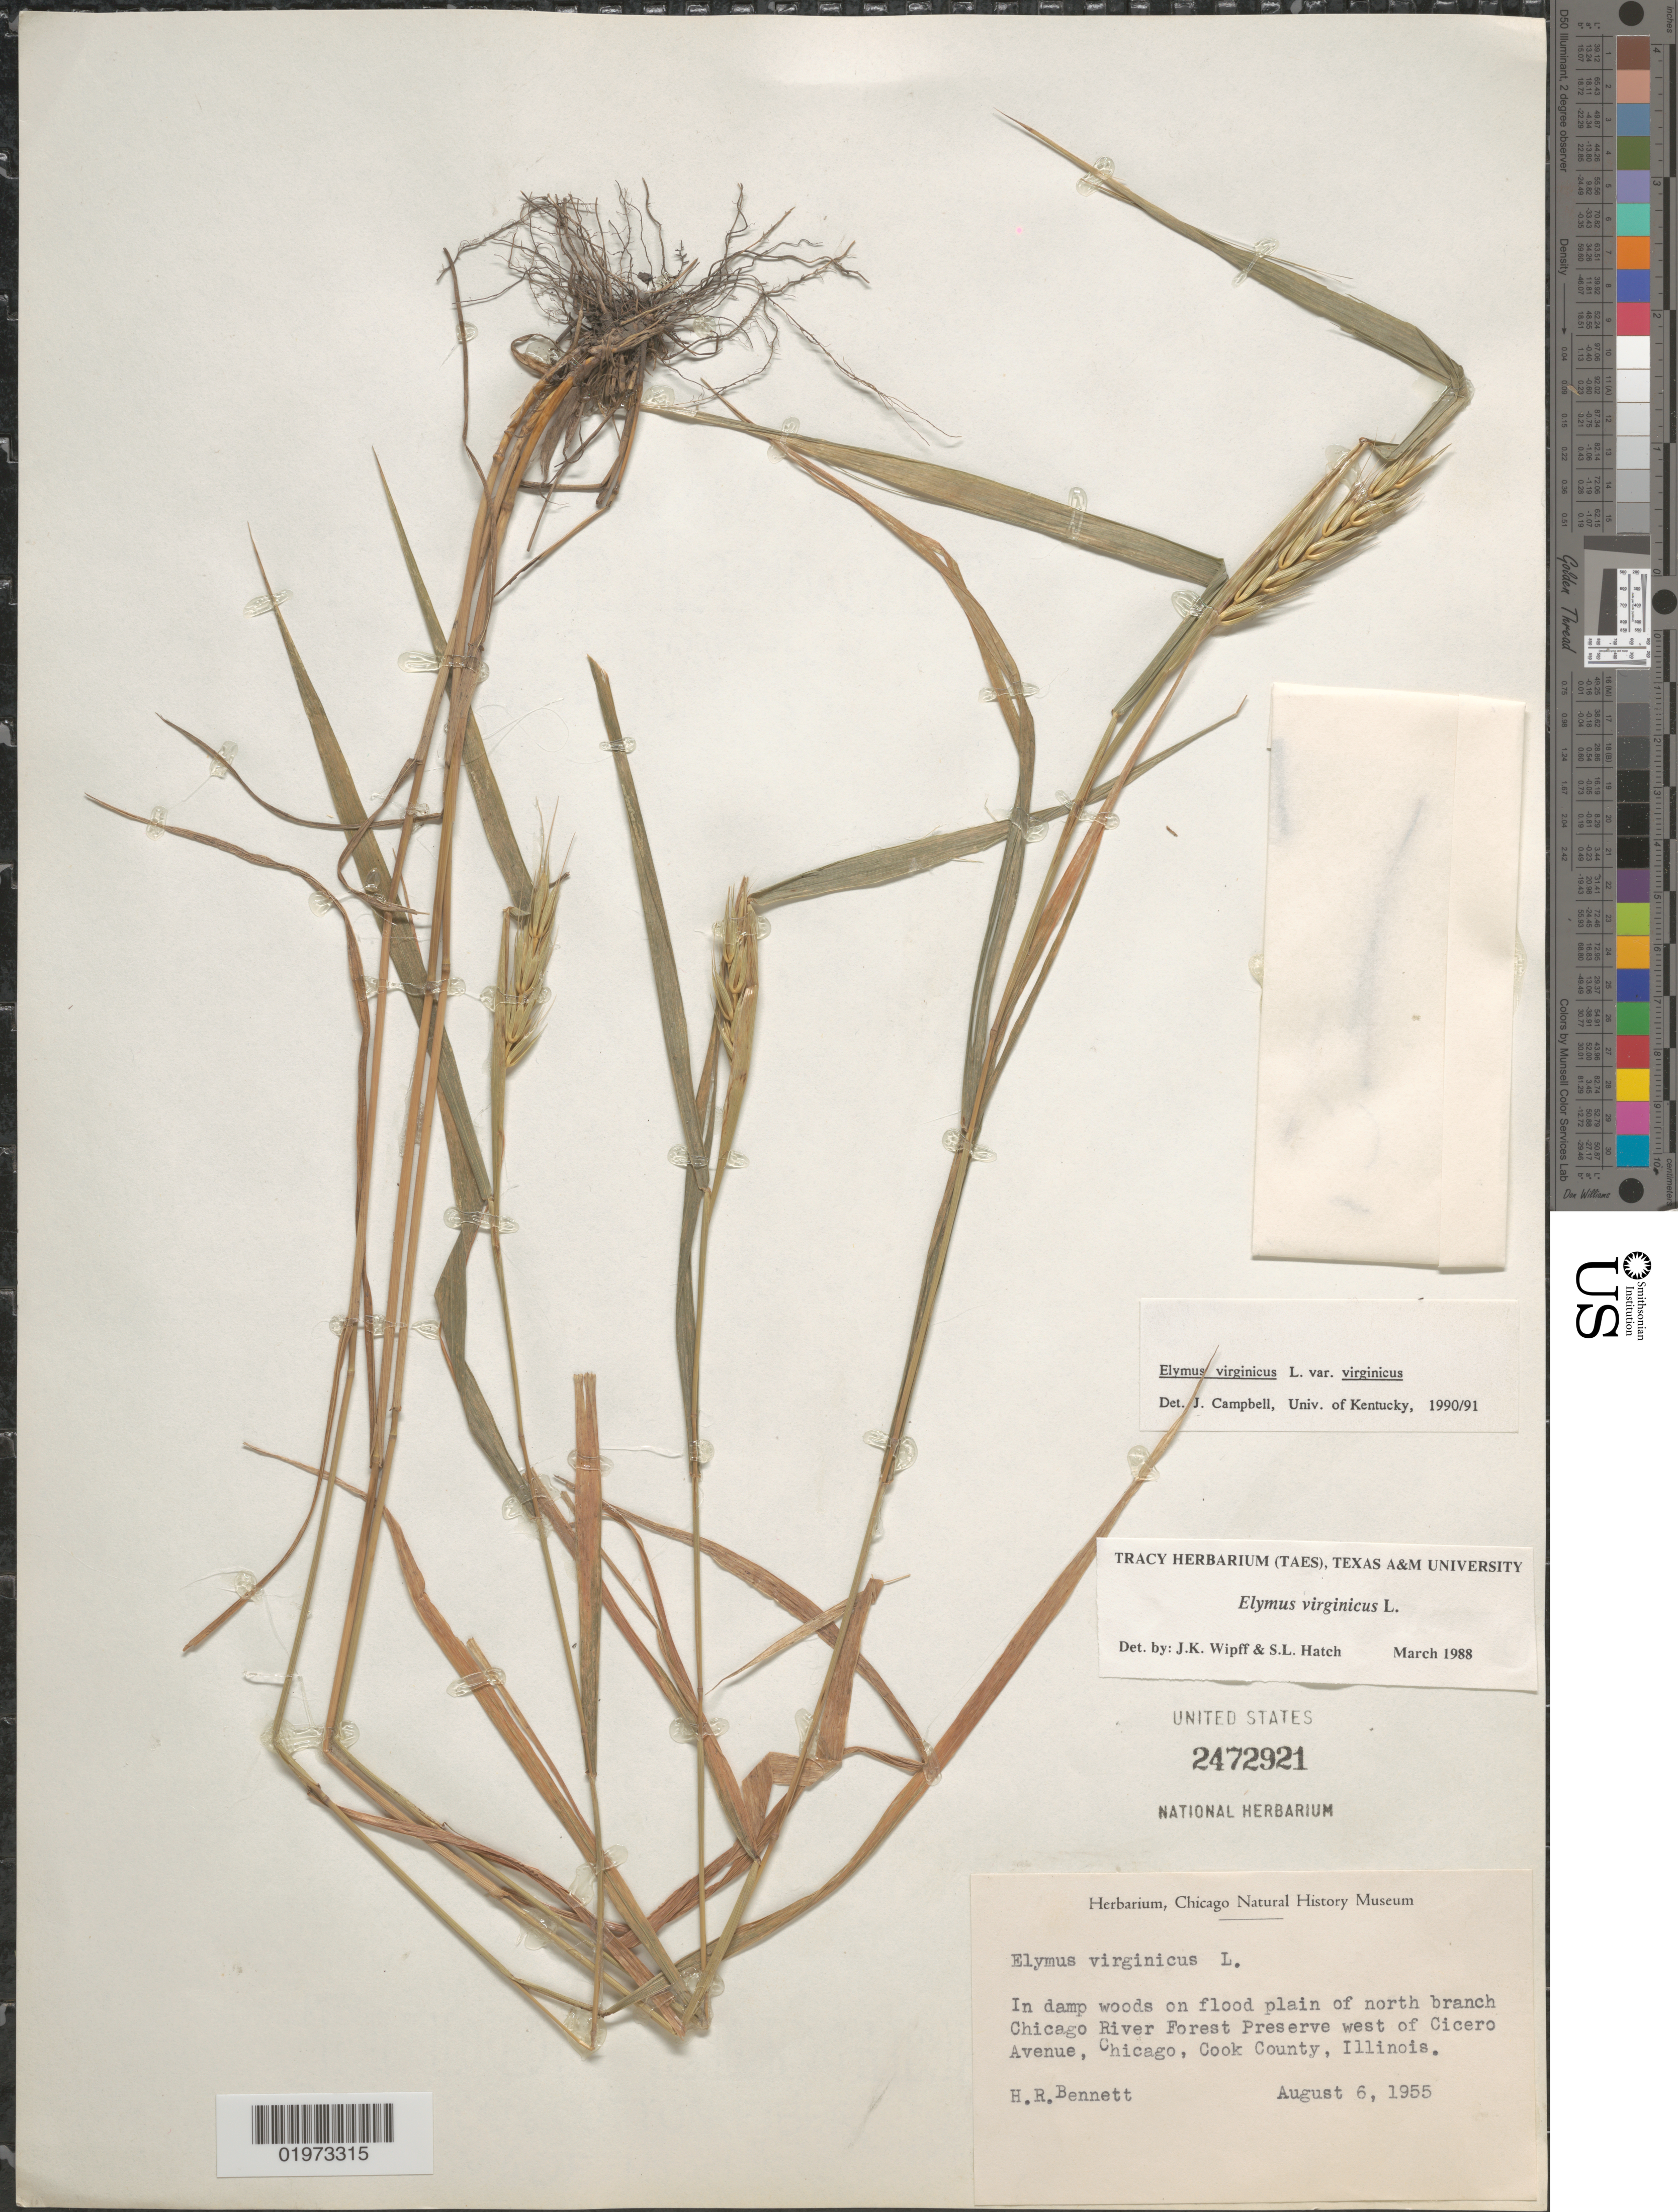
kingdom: Plantae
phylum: Tracheophyta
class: Liliopsida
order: Poales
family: Poaceae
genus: Elymus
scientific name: Elymus virginicus var. virginicus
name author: L.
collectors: H. R. Bennett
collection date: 1955-08-06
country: United States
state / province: Illinois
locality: In damp woods on flood plain of north branch Chicago River Forest Preserve west of Cicero Avenue, Chicago, Cook County.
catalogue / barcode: US 2472921